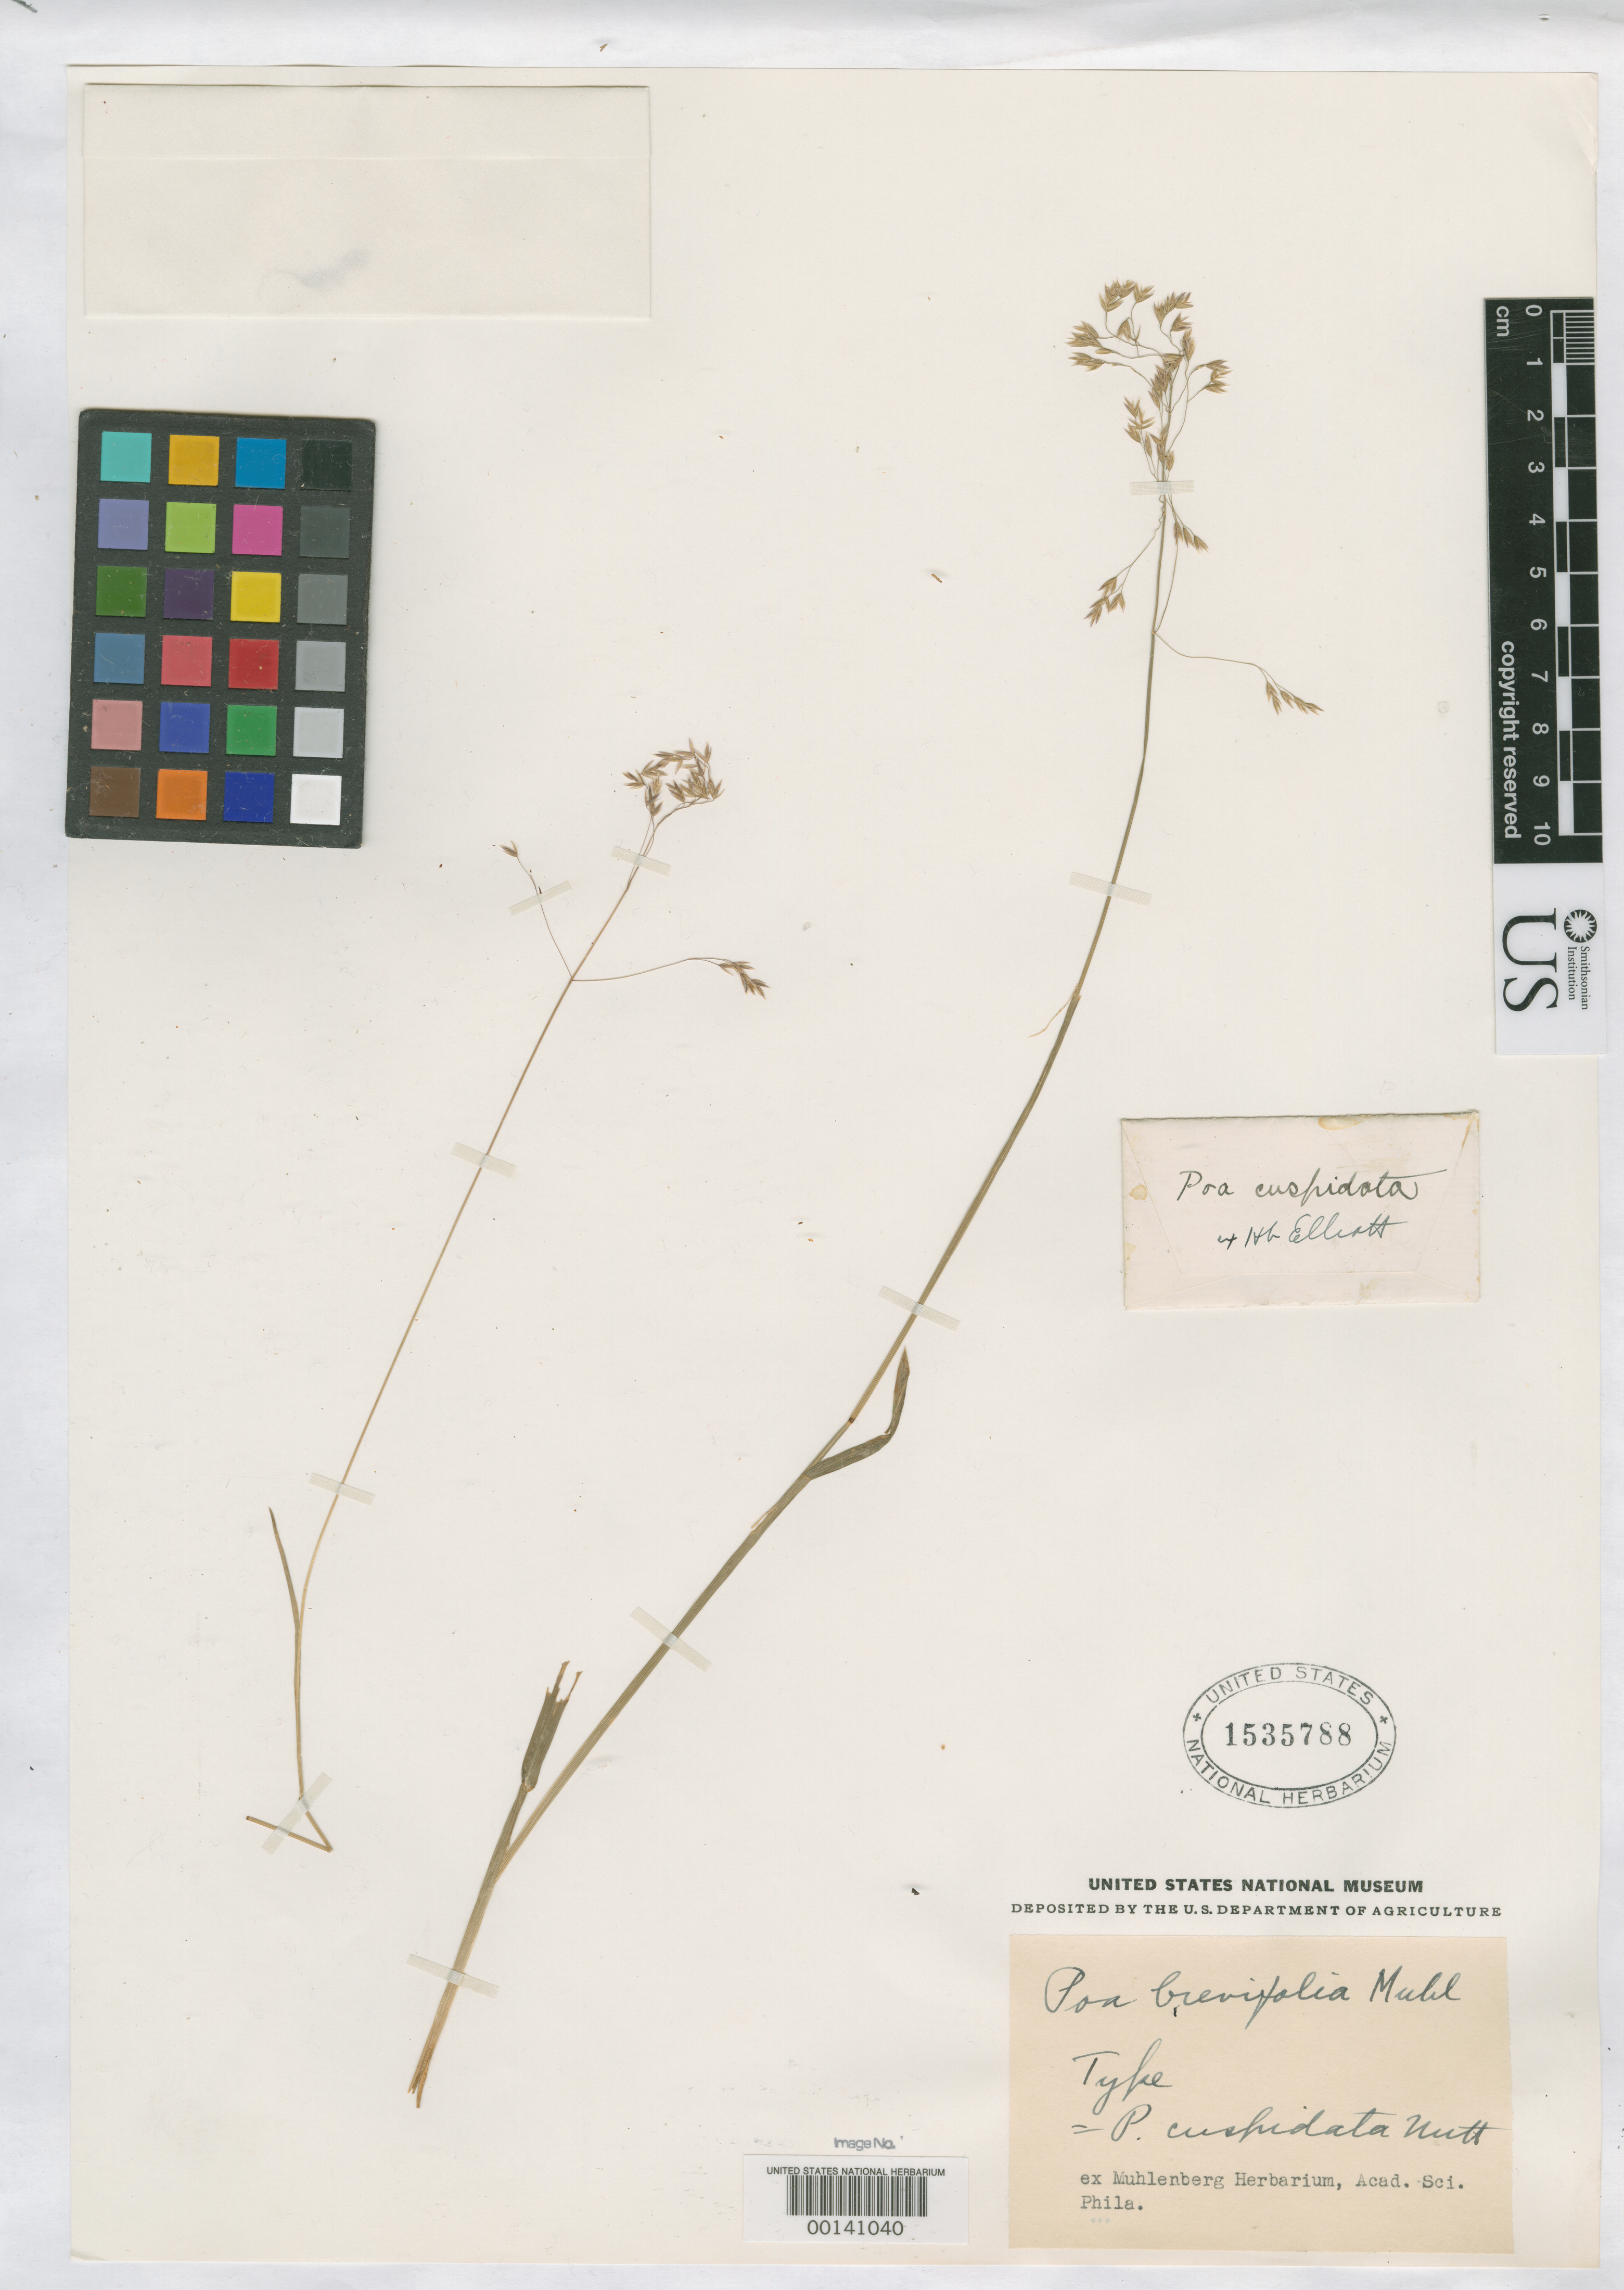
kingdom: Plantae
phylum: Tracheophyta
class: Liliopsida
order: Poales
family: Poaceae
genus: Poa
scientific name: Poa brevifolia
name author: Muhl.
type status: Isotype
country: United States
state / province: Pennsylvania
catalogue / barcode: US 1535788